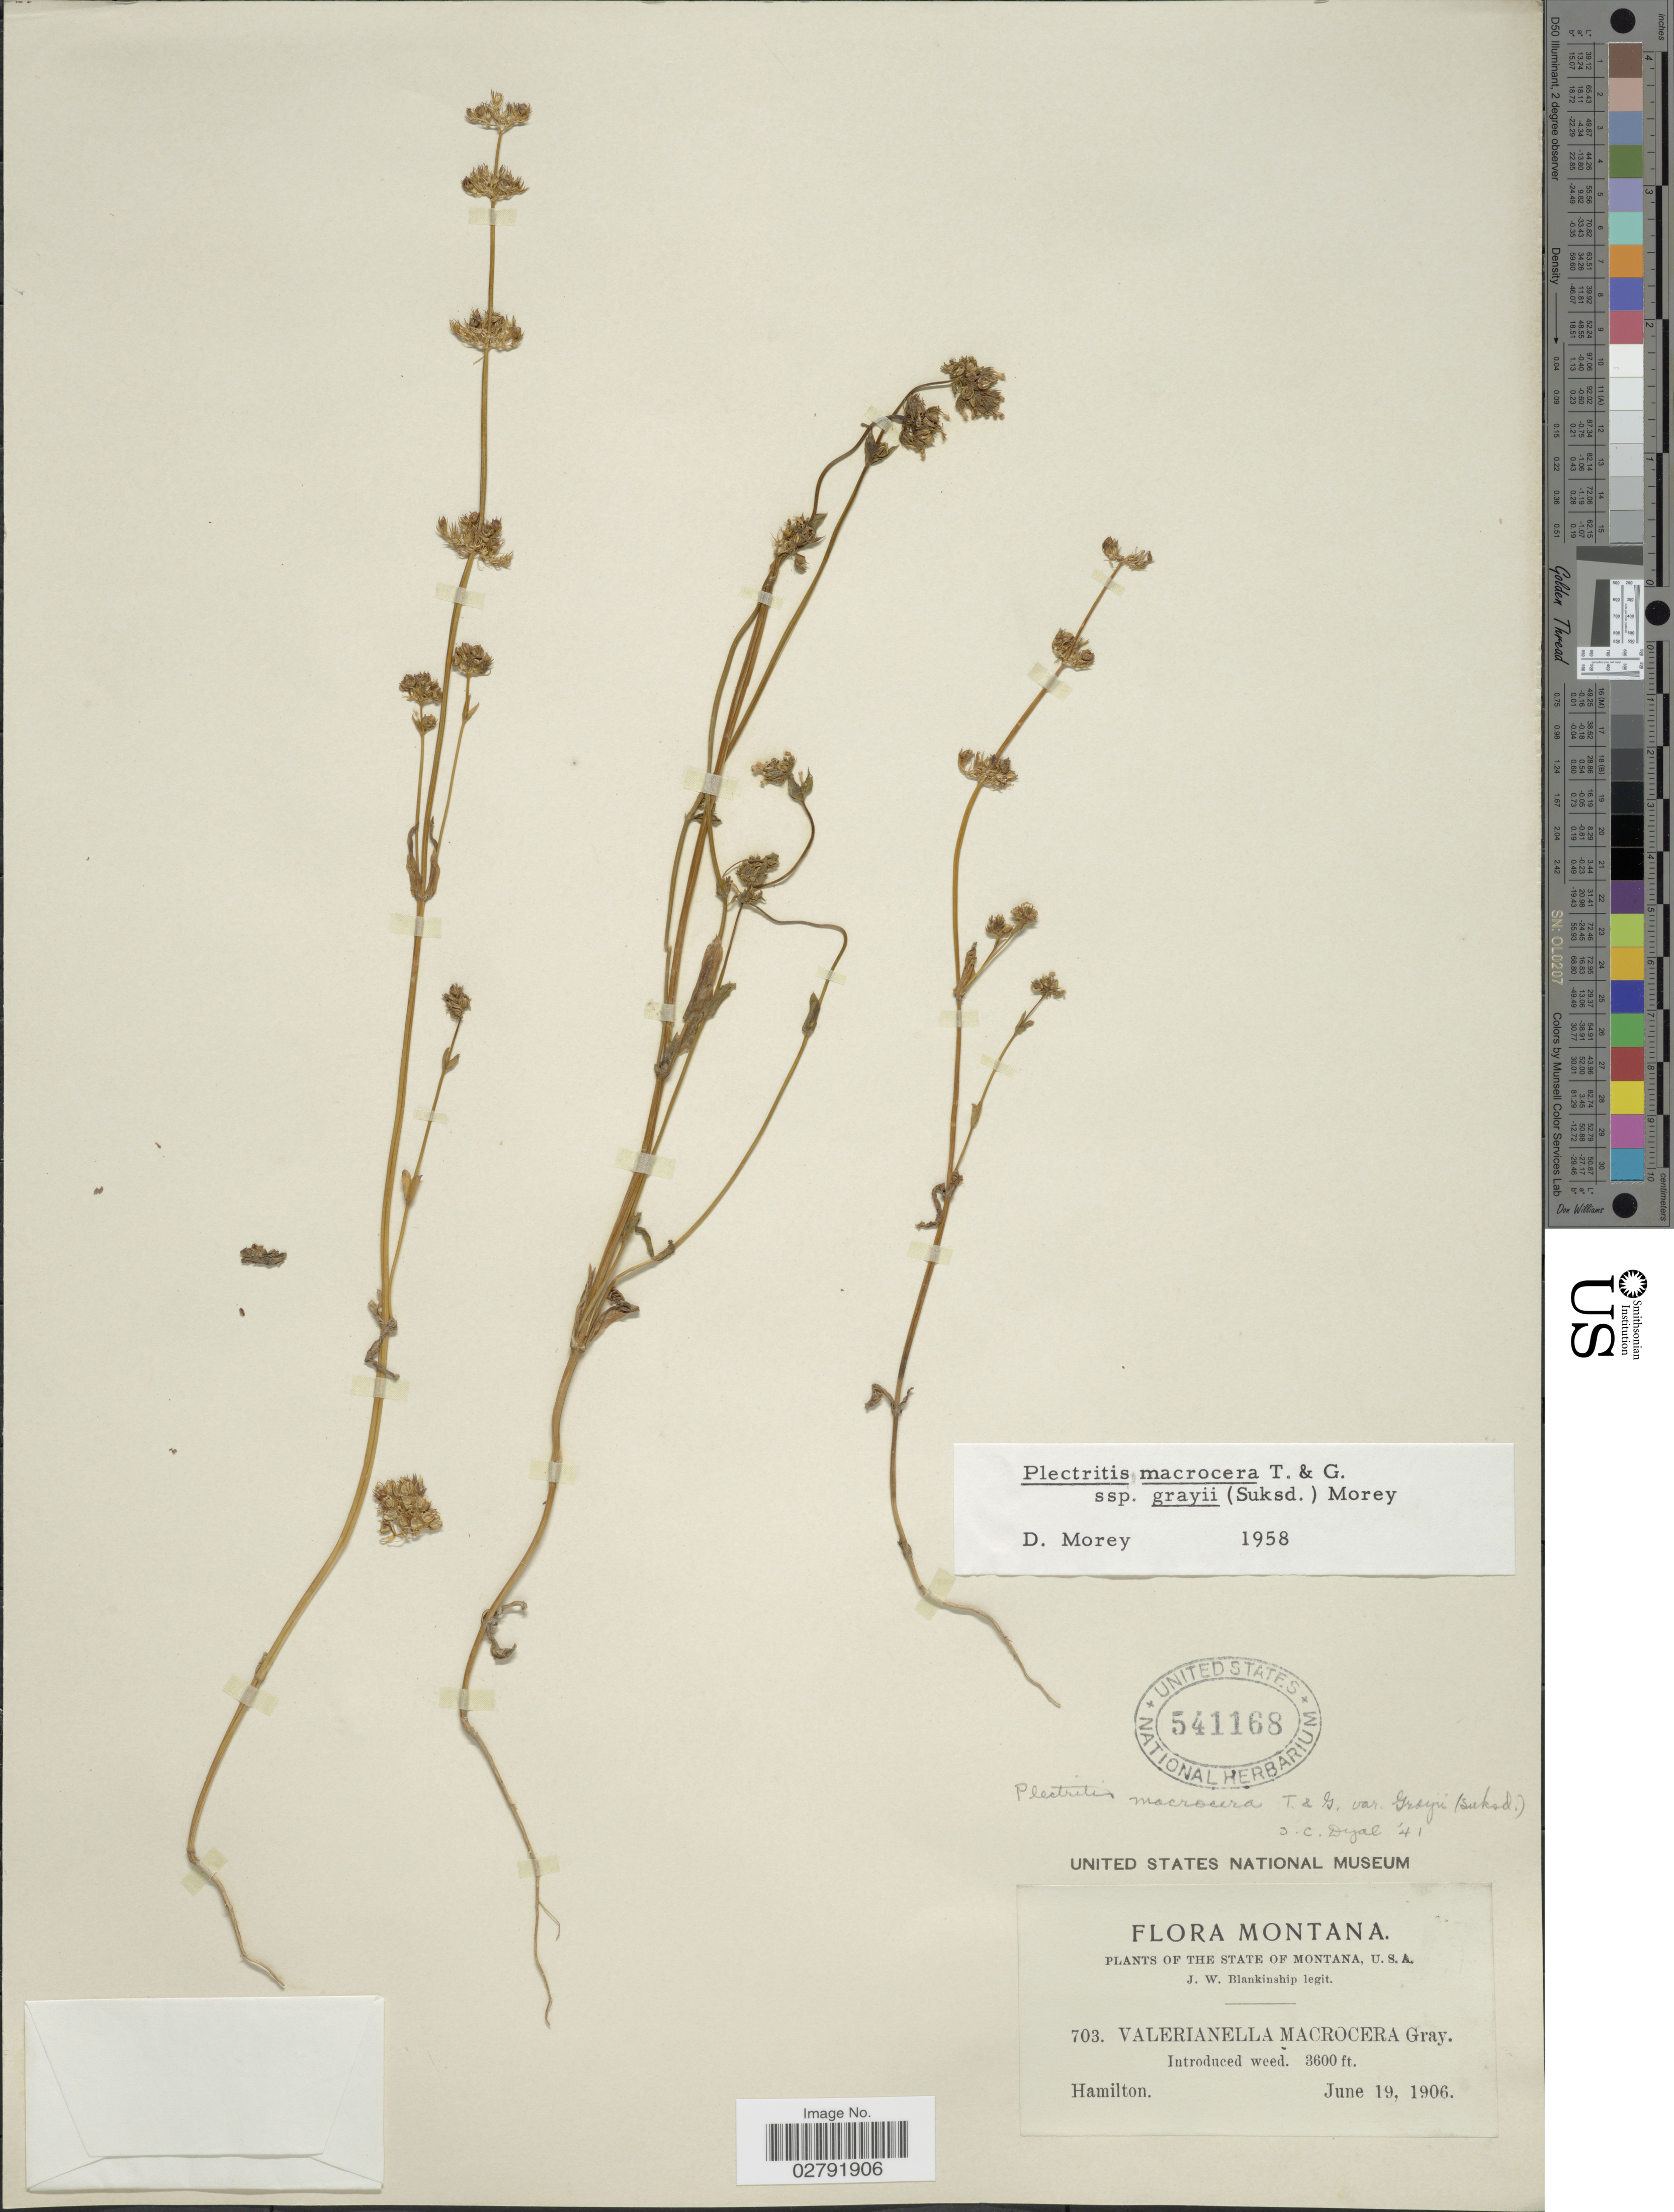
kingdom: Plantae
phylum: Tracheophyta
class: Magnoliopsida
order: Dipsacales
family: Caprifoliaceae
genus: Plectritis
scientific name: Plectritis macrocera subsp. grayi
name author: (Suksd.) Morey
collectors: J. W. Blankinship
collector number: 703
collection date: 1906-06-19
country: United States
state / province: Montana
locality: Hamilton.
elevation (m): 1097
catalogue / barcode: US 541168